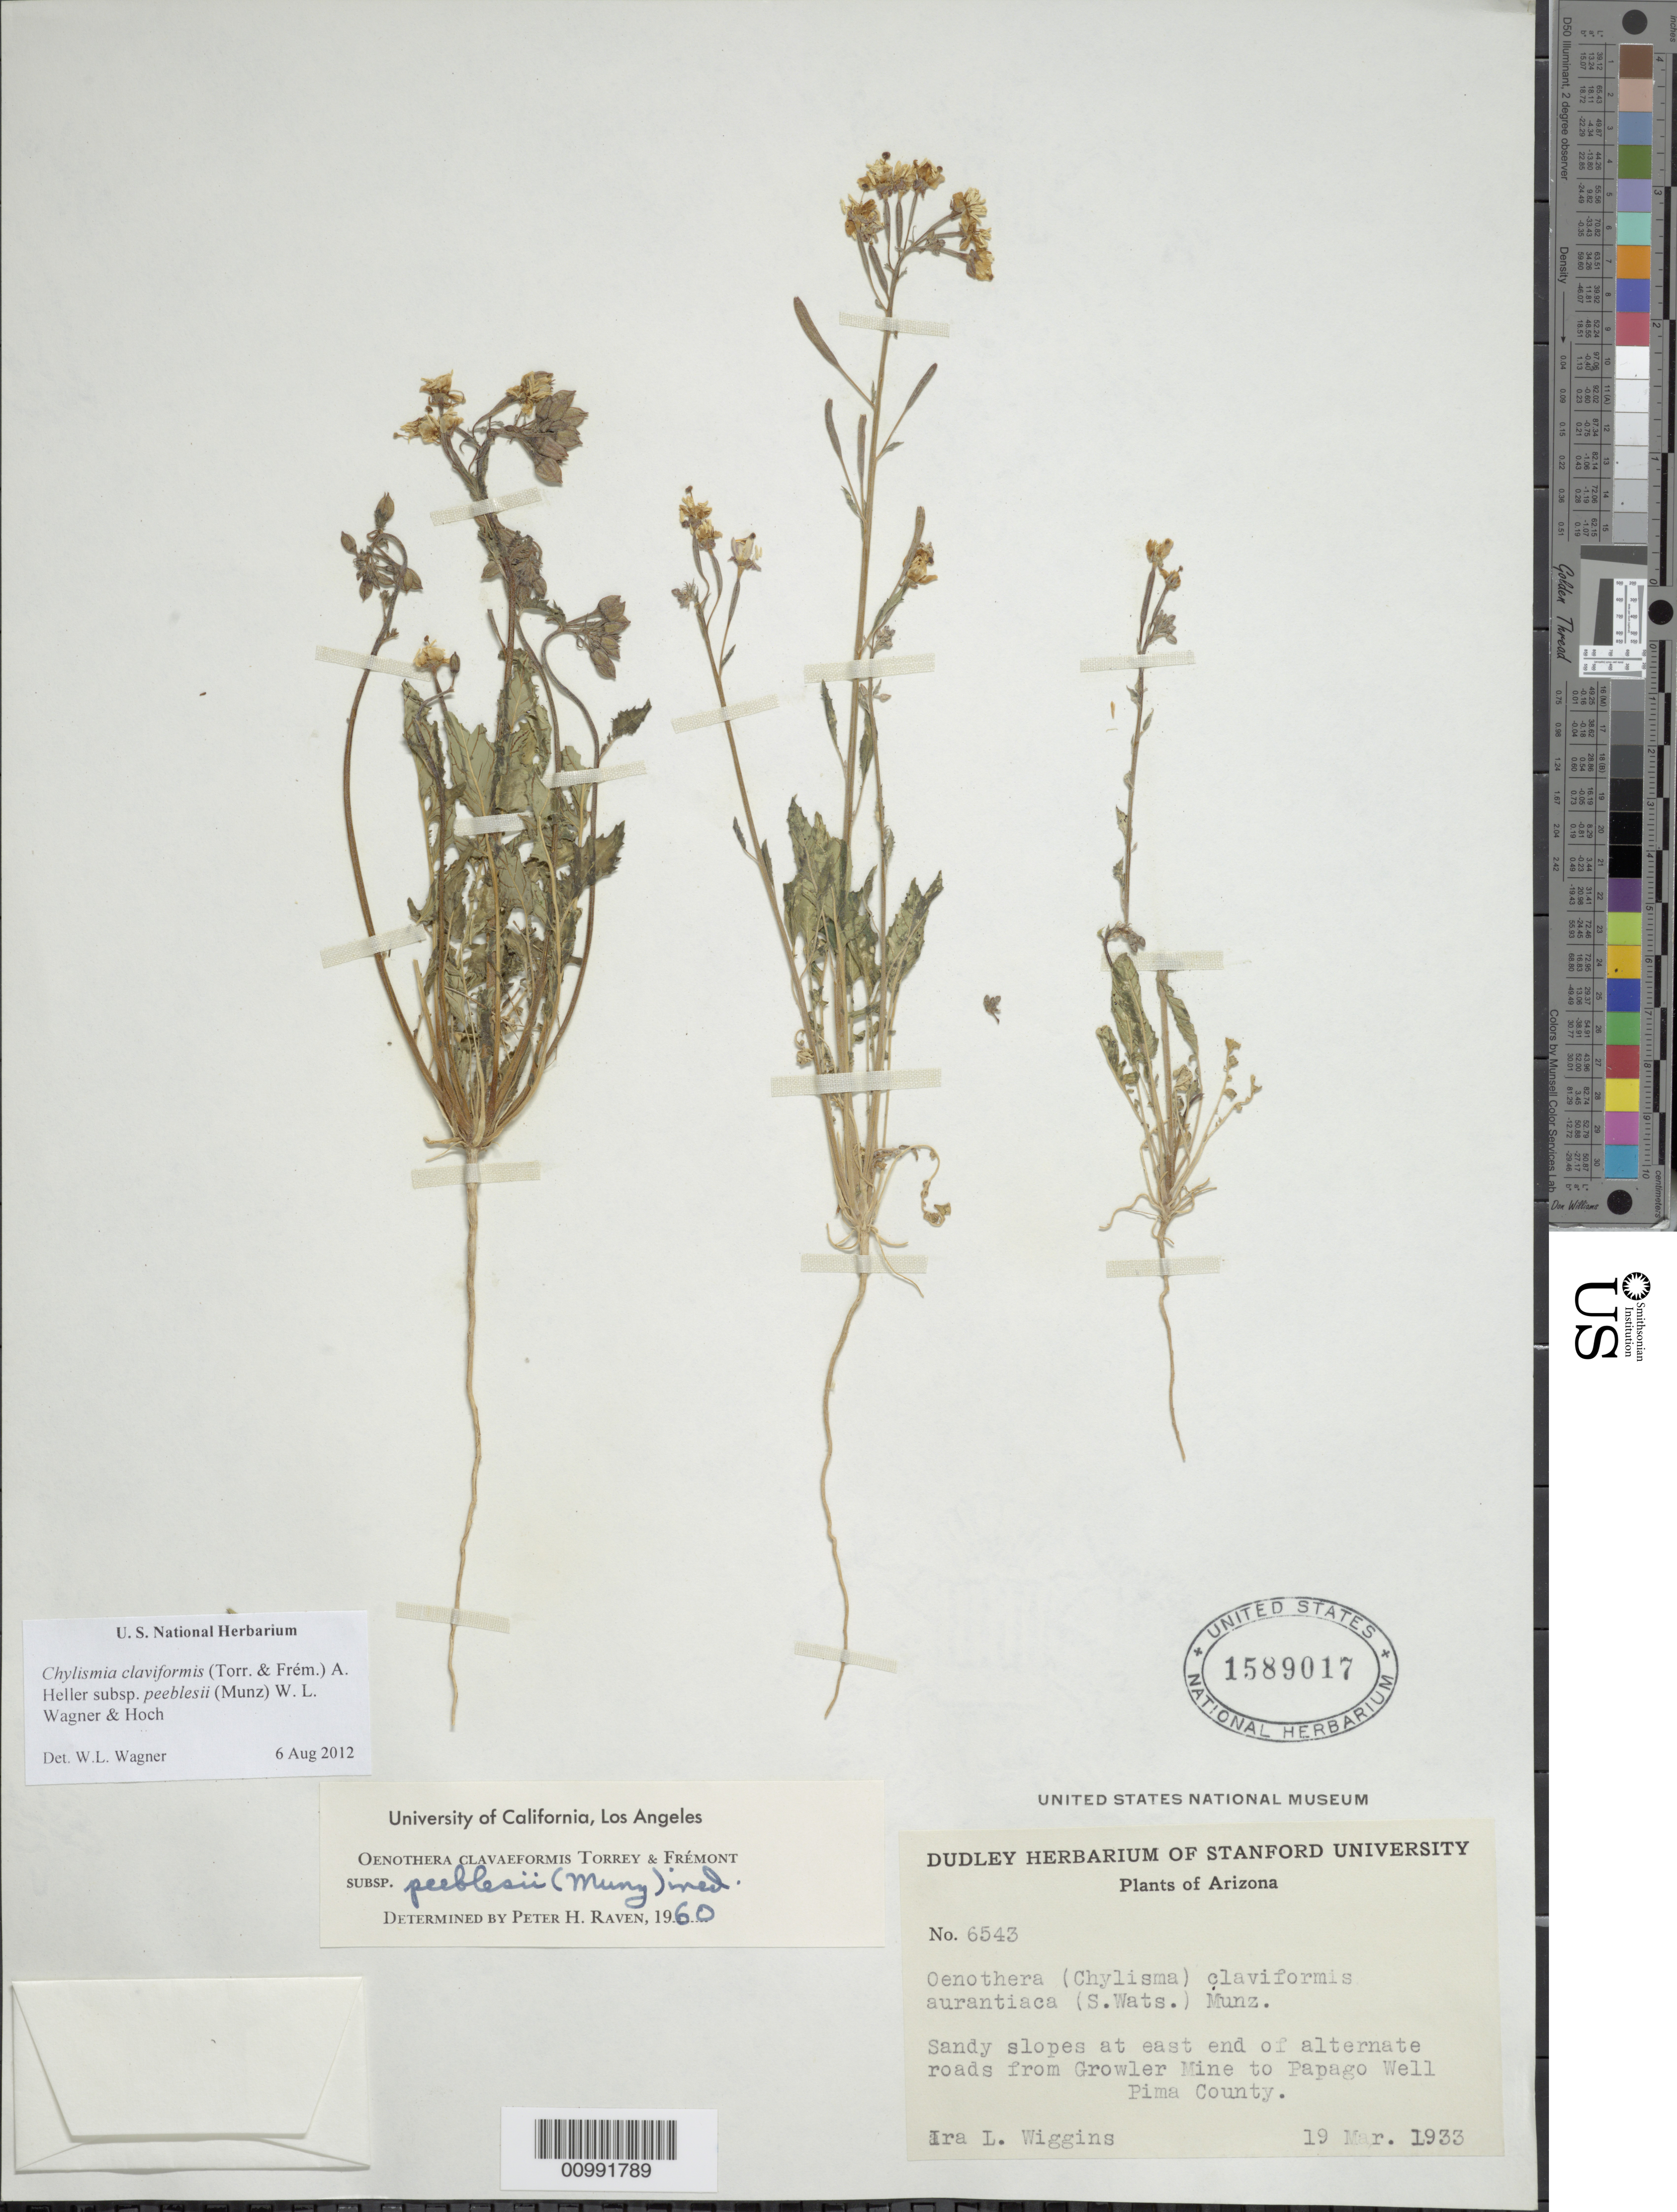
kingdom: Plantae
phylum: Tracheophyta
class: Magnoliopsida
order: Myrtales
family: Onagraceae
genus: Chylismia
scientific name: Chylismia claviformis subsp. peeblesii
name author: (Munz) W.L. Wagner & Hoch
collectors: I. L. Wiggins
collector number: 6543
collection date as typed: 19 Mar 1933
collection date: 1933-03-19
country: United States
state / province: Arizona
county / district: Pima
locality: Sandy slopes at east end of alternate roads from Growler Mine to Papago Well.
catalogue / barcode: US 1589017